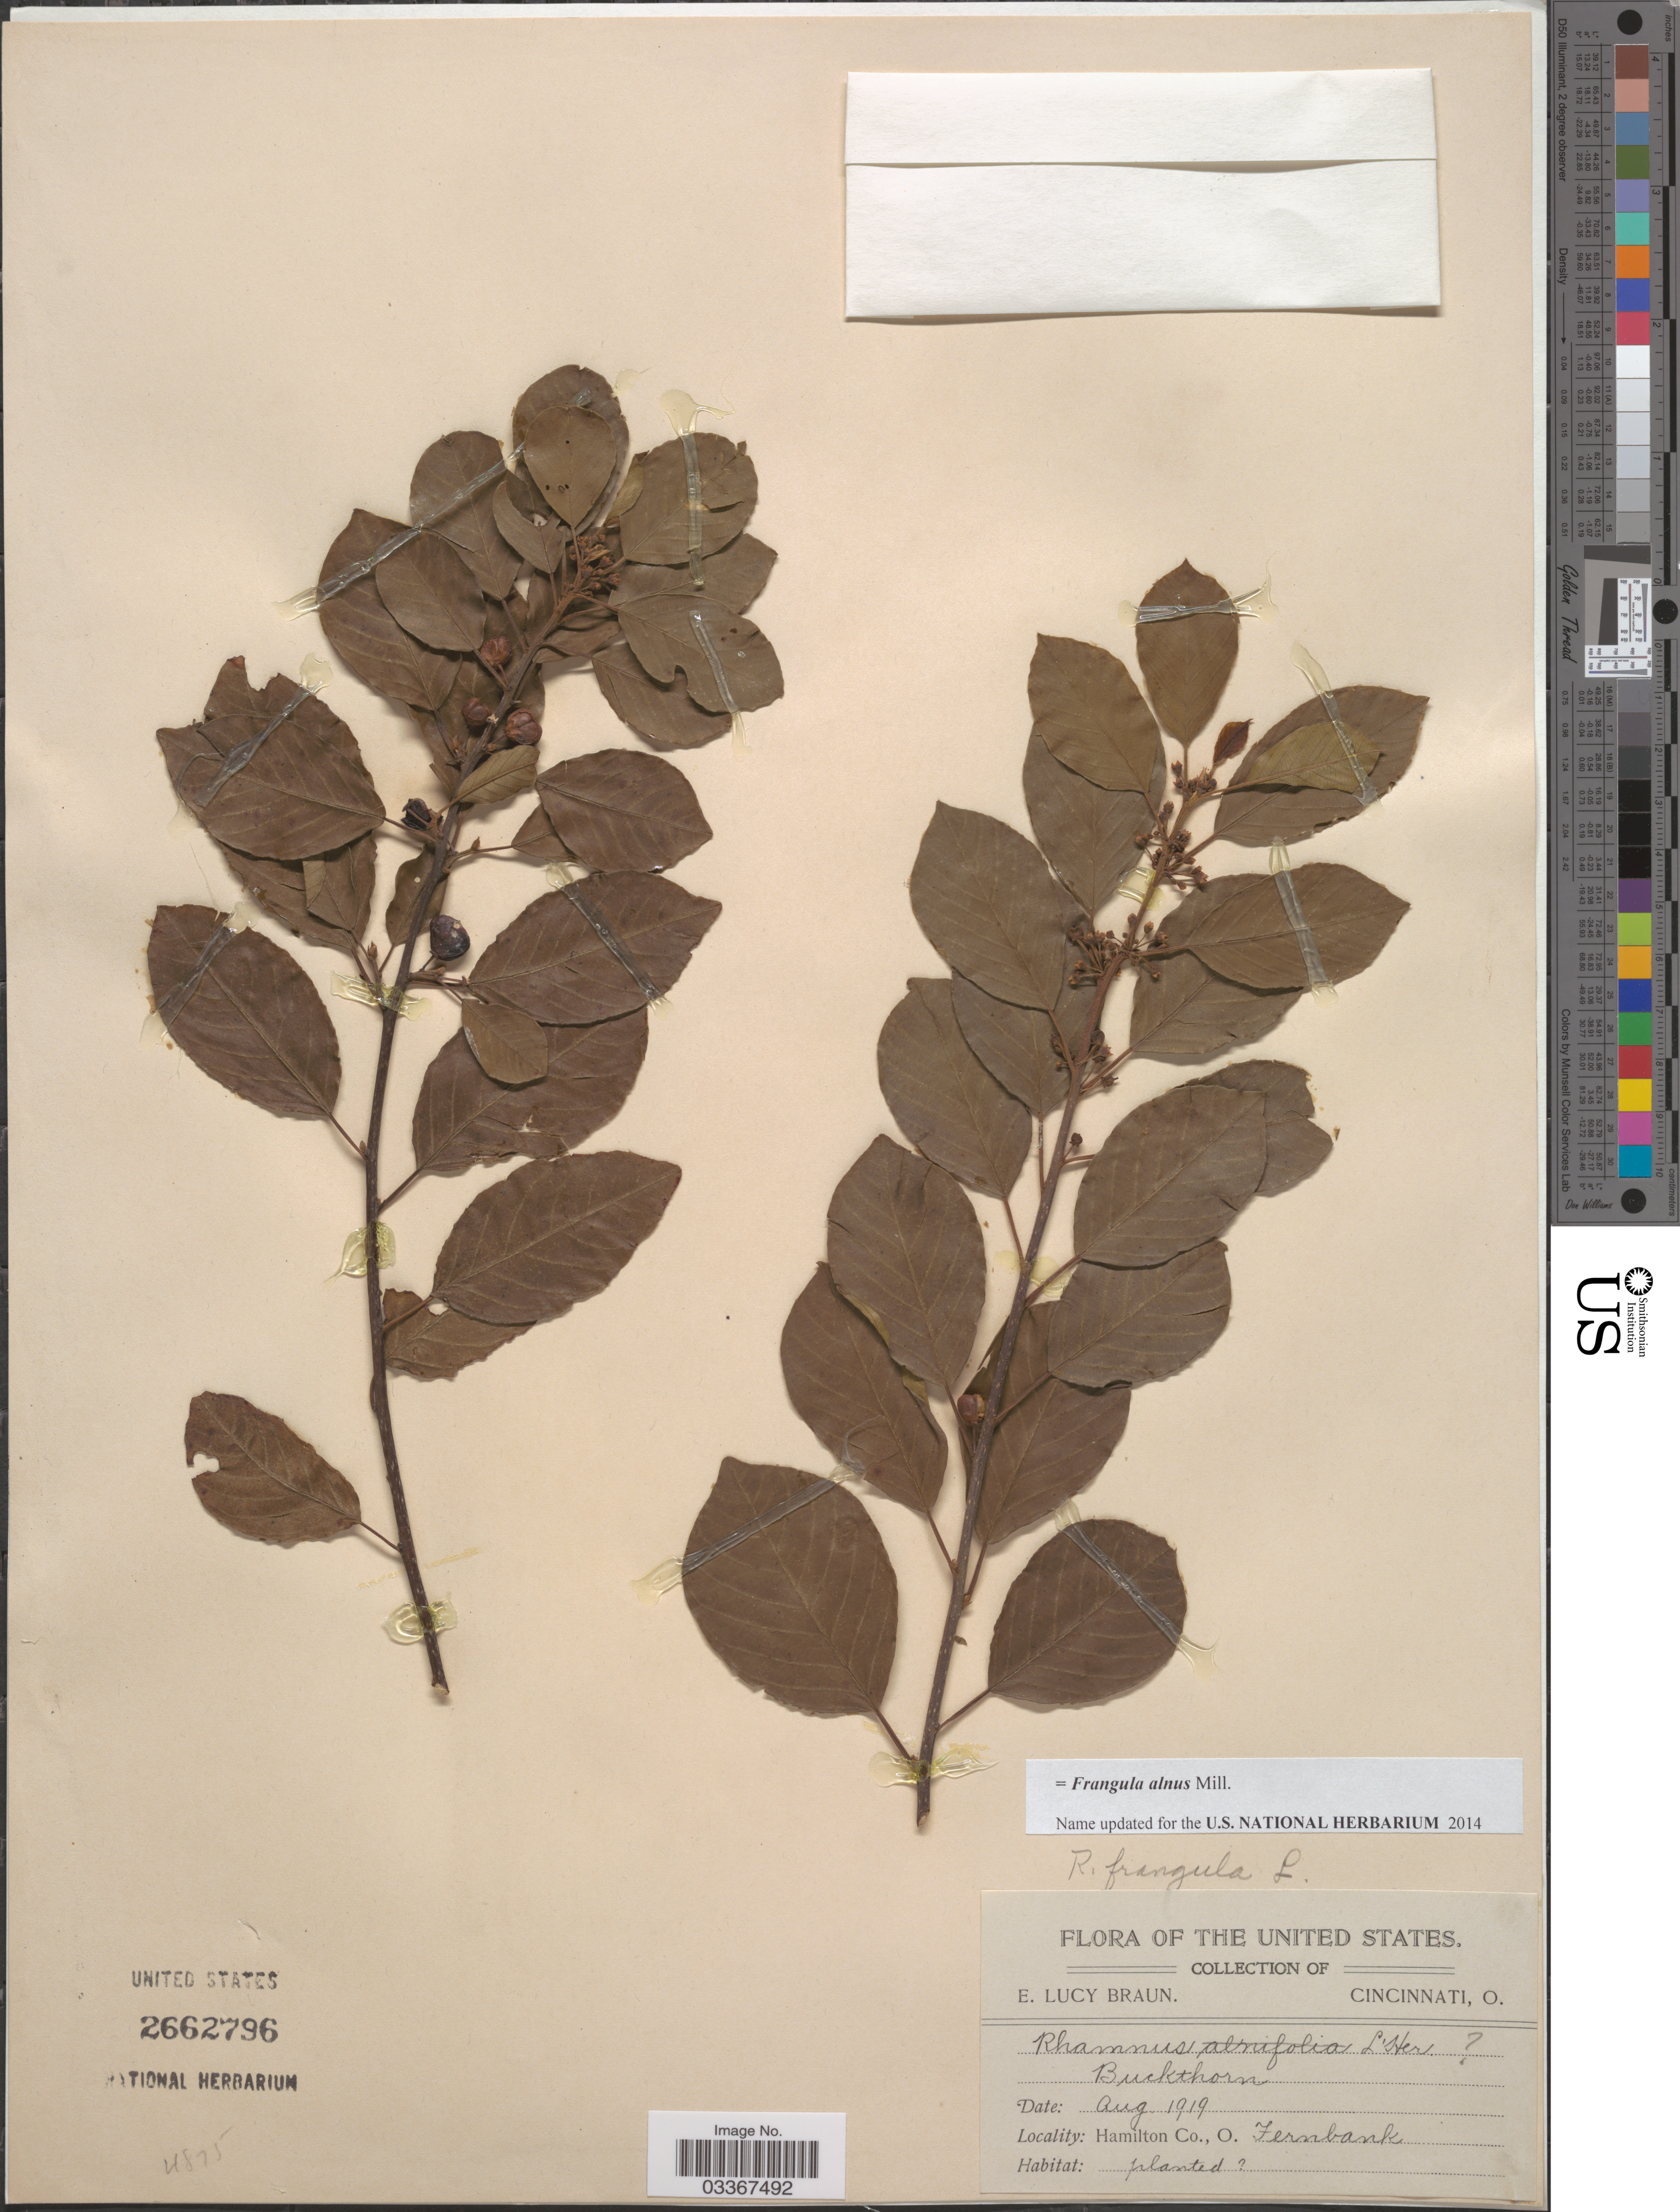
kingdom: Plantae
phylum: Tracheophyta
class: Magnoliopsida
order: Rosales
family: Rhamnaceae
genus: Frangula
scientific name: Frangula alnus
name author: Mill.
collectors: E. L. Braun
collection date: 1919-08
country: United States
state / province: Ohio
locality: Hamilton Co. Fernbank.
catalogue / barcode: US 2662796